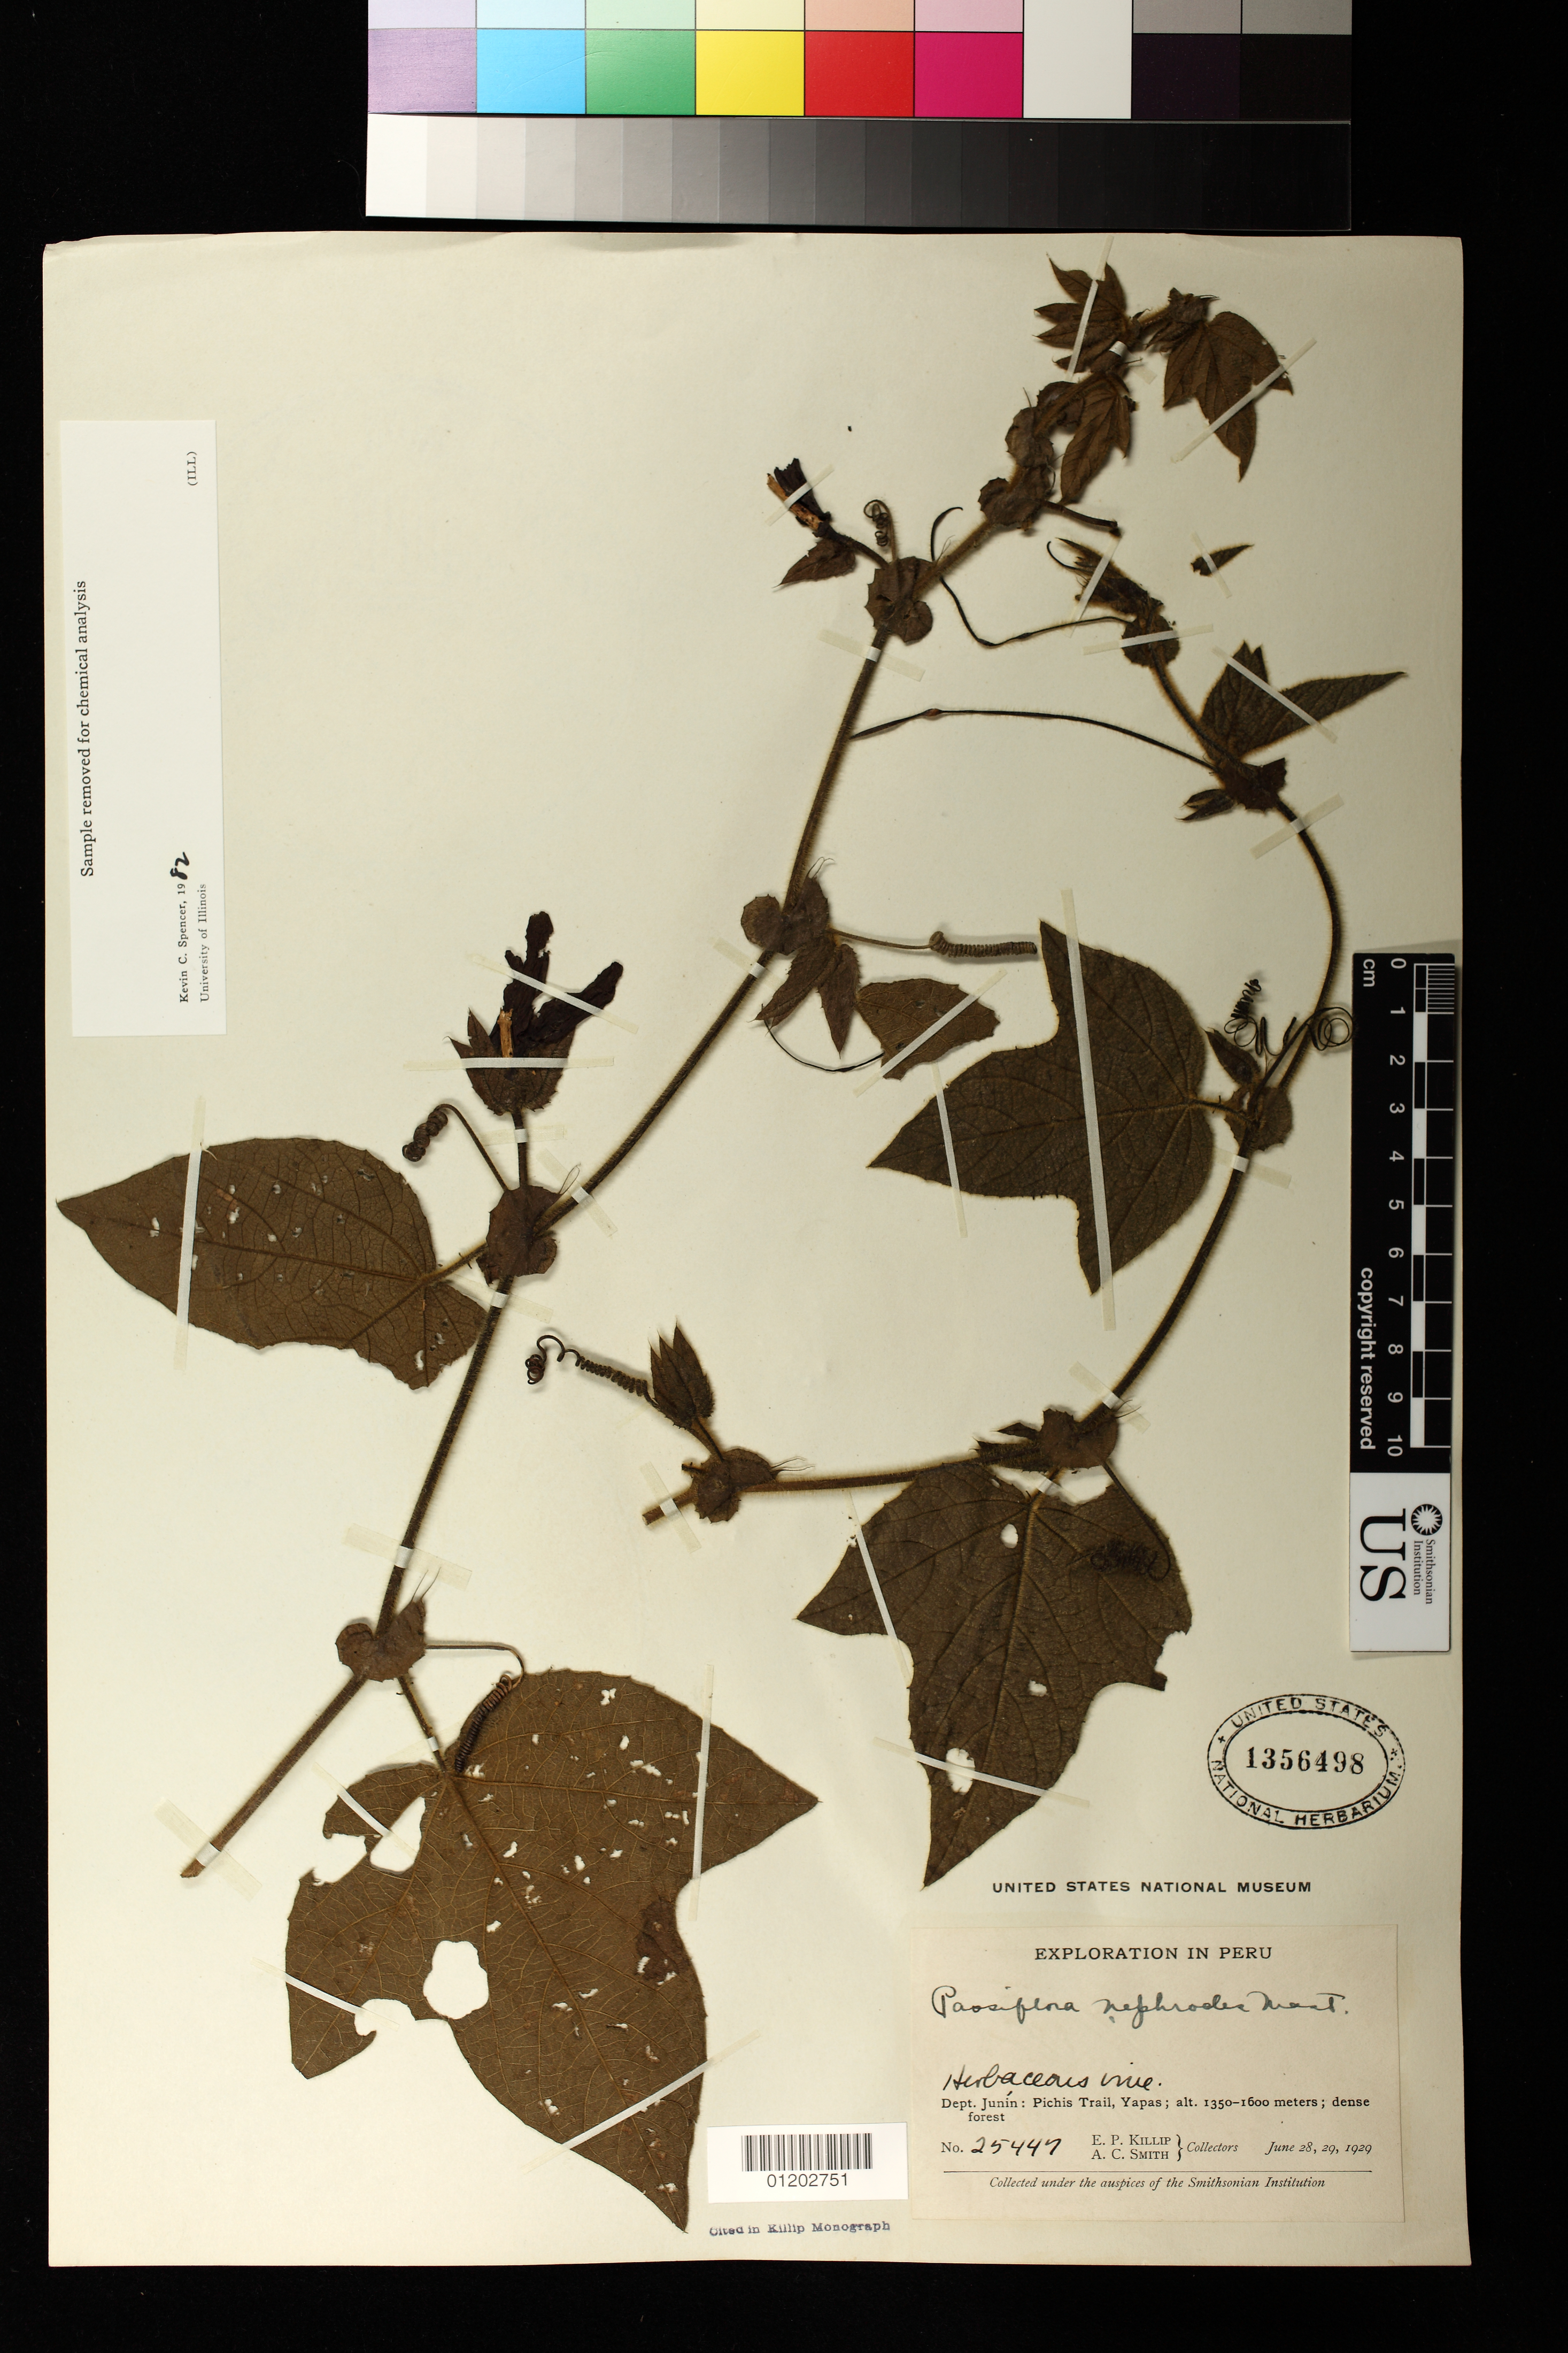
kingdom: Plantae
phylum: Tracheophyta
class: Magnoliopsida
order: Malpighiales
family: Passifloraceae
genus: Passiflora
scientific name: Passiflora nephrodes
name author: Mast.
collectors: E. P. Killip & A. C. Smith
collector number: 25447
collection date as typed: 28 Jun 1929 to 29 Jun 1929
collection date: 1929-06-28/1929-06-29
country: Peru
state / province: Junín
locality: Pichis Trail, Yapas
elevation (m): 1350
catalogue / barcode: US 1356498